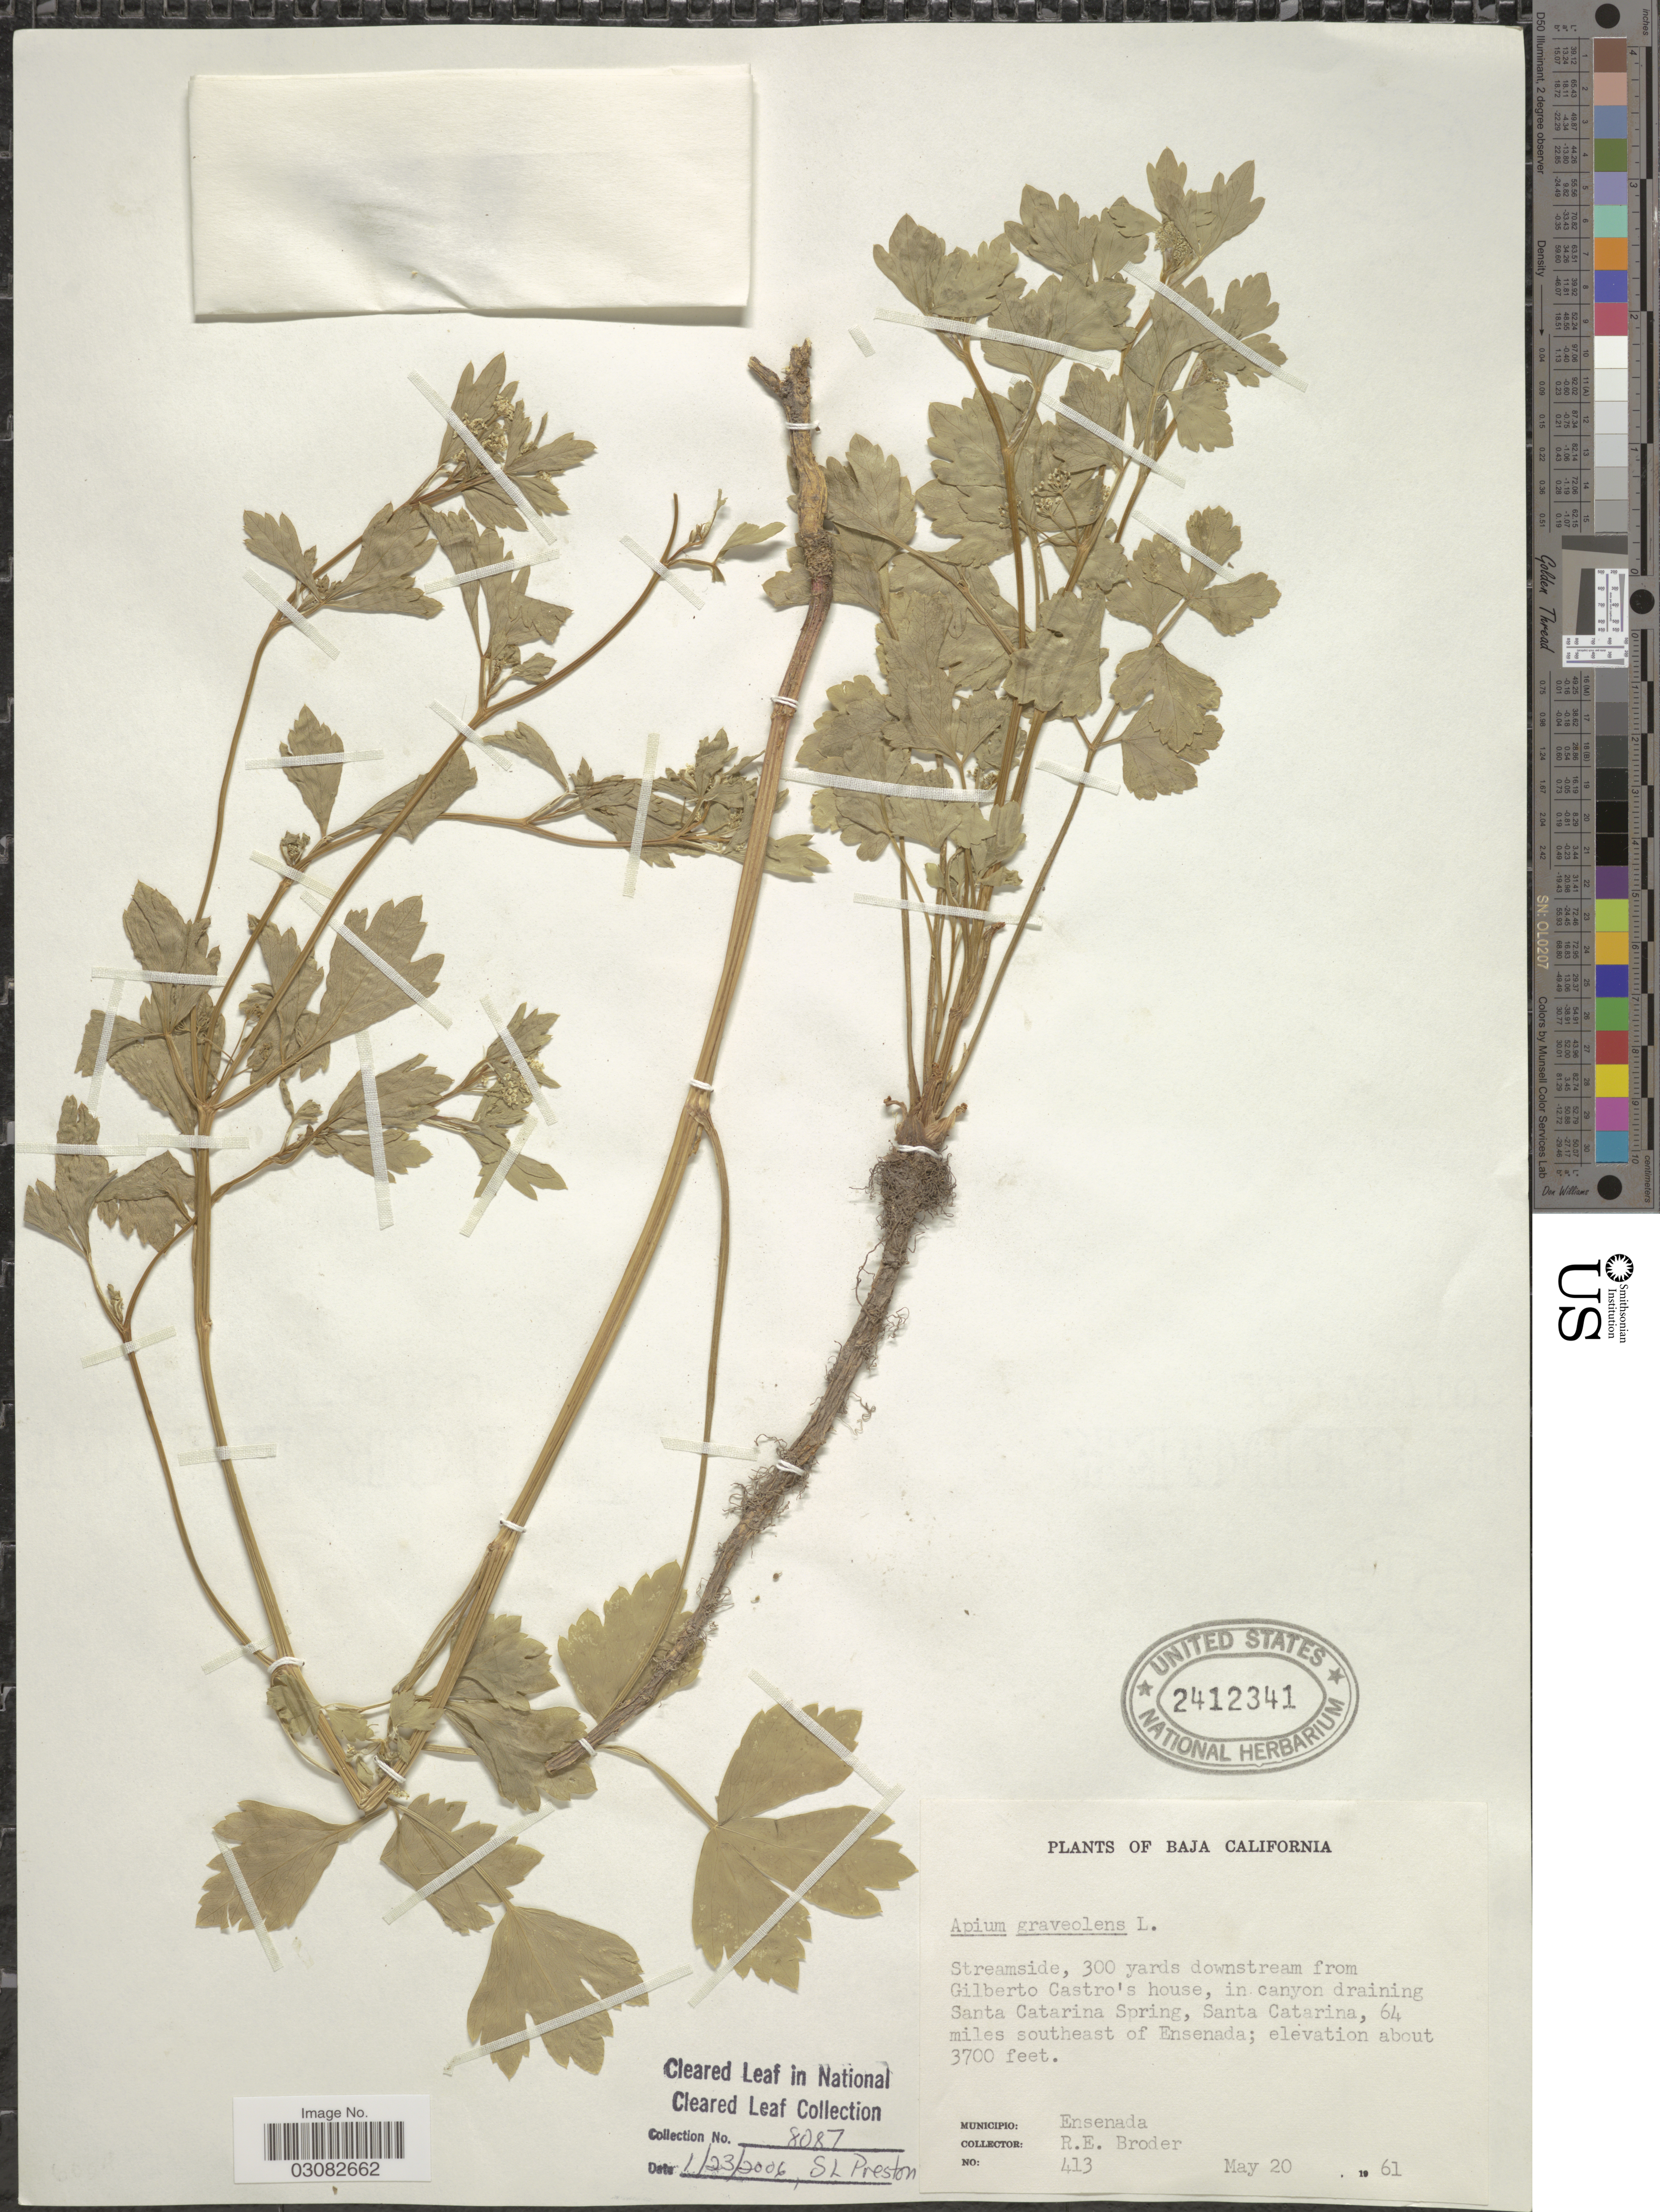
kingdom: Plantae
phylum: Tracheophyta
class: Magnoliopsida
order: Apiales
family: Apiaceae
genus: Apium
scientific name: Apium graveolens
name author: L.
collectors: R. Broder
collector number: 413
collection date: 1961-05-20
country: Mexico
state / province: Baja California Norte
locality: Streamside, 300 yards downstream from Gilberto Castro's house, in canyon draining Santa Catarina Spring, Santa Catarina, 64 miles southeast of Ensenada. Municipio: Ensenada.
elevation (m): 1128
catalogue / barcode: US 2412341